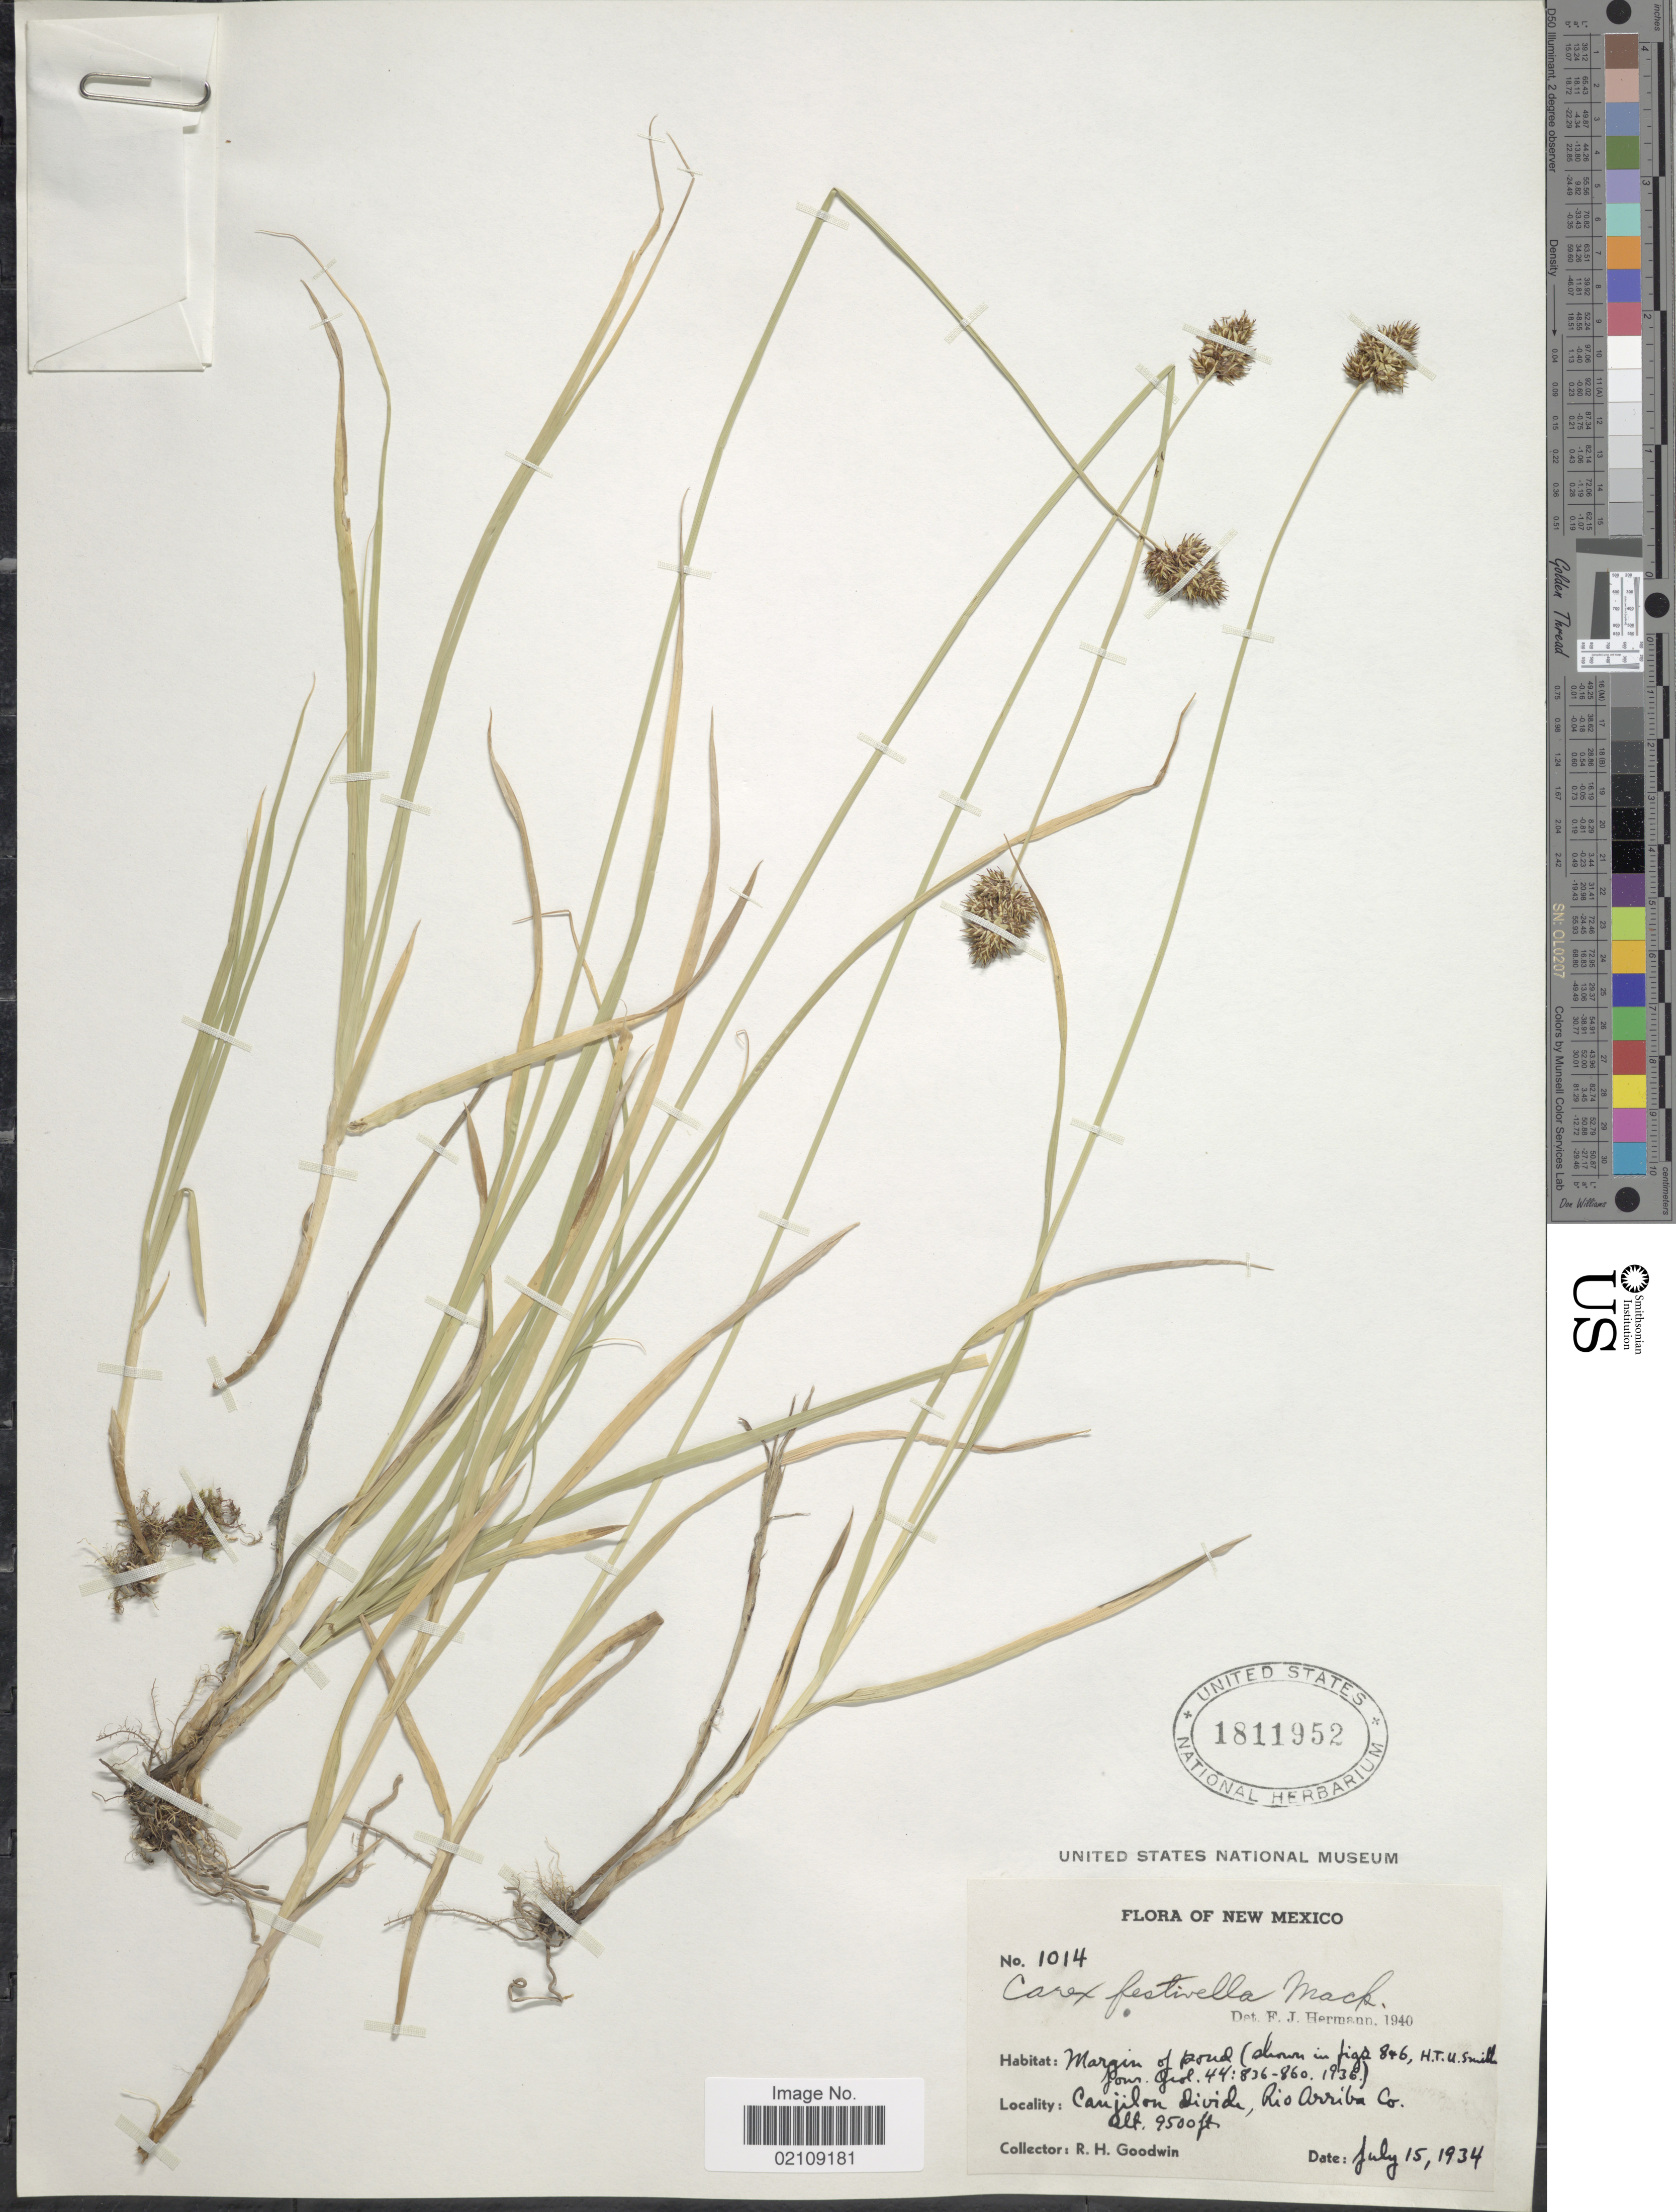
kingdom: Plantae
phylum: Tracheophyta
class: Liliopsida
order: Poales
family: Cyperaceae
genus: Carex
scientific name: Carex microptera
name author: Mack.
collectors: R. Goodwin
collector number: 1014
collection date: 1934-07-15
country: United States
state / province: New Mexico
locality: Canjilon Divide, Rio Arriba Co.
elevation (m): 2896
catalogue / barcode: US 1811952